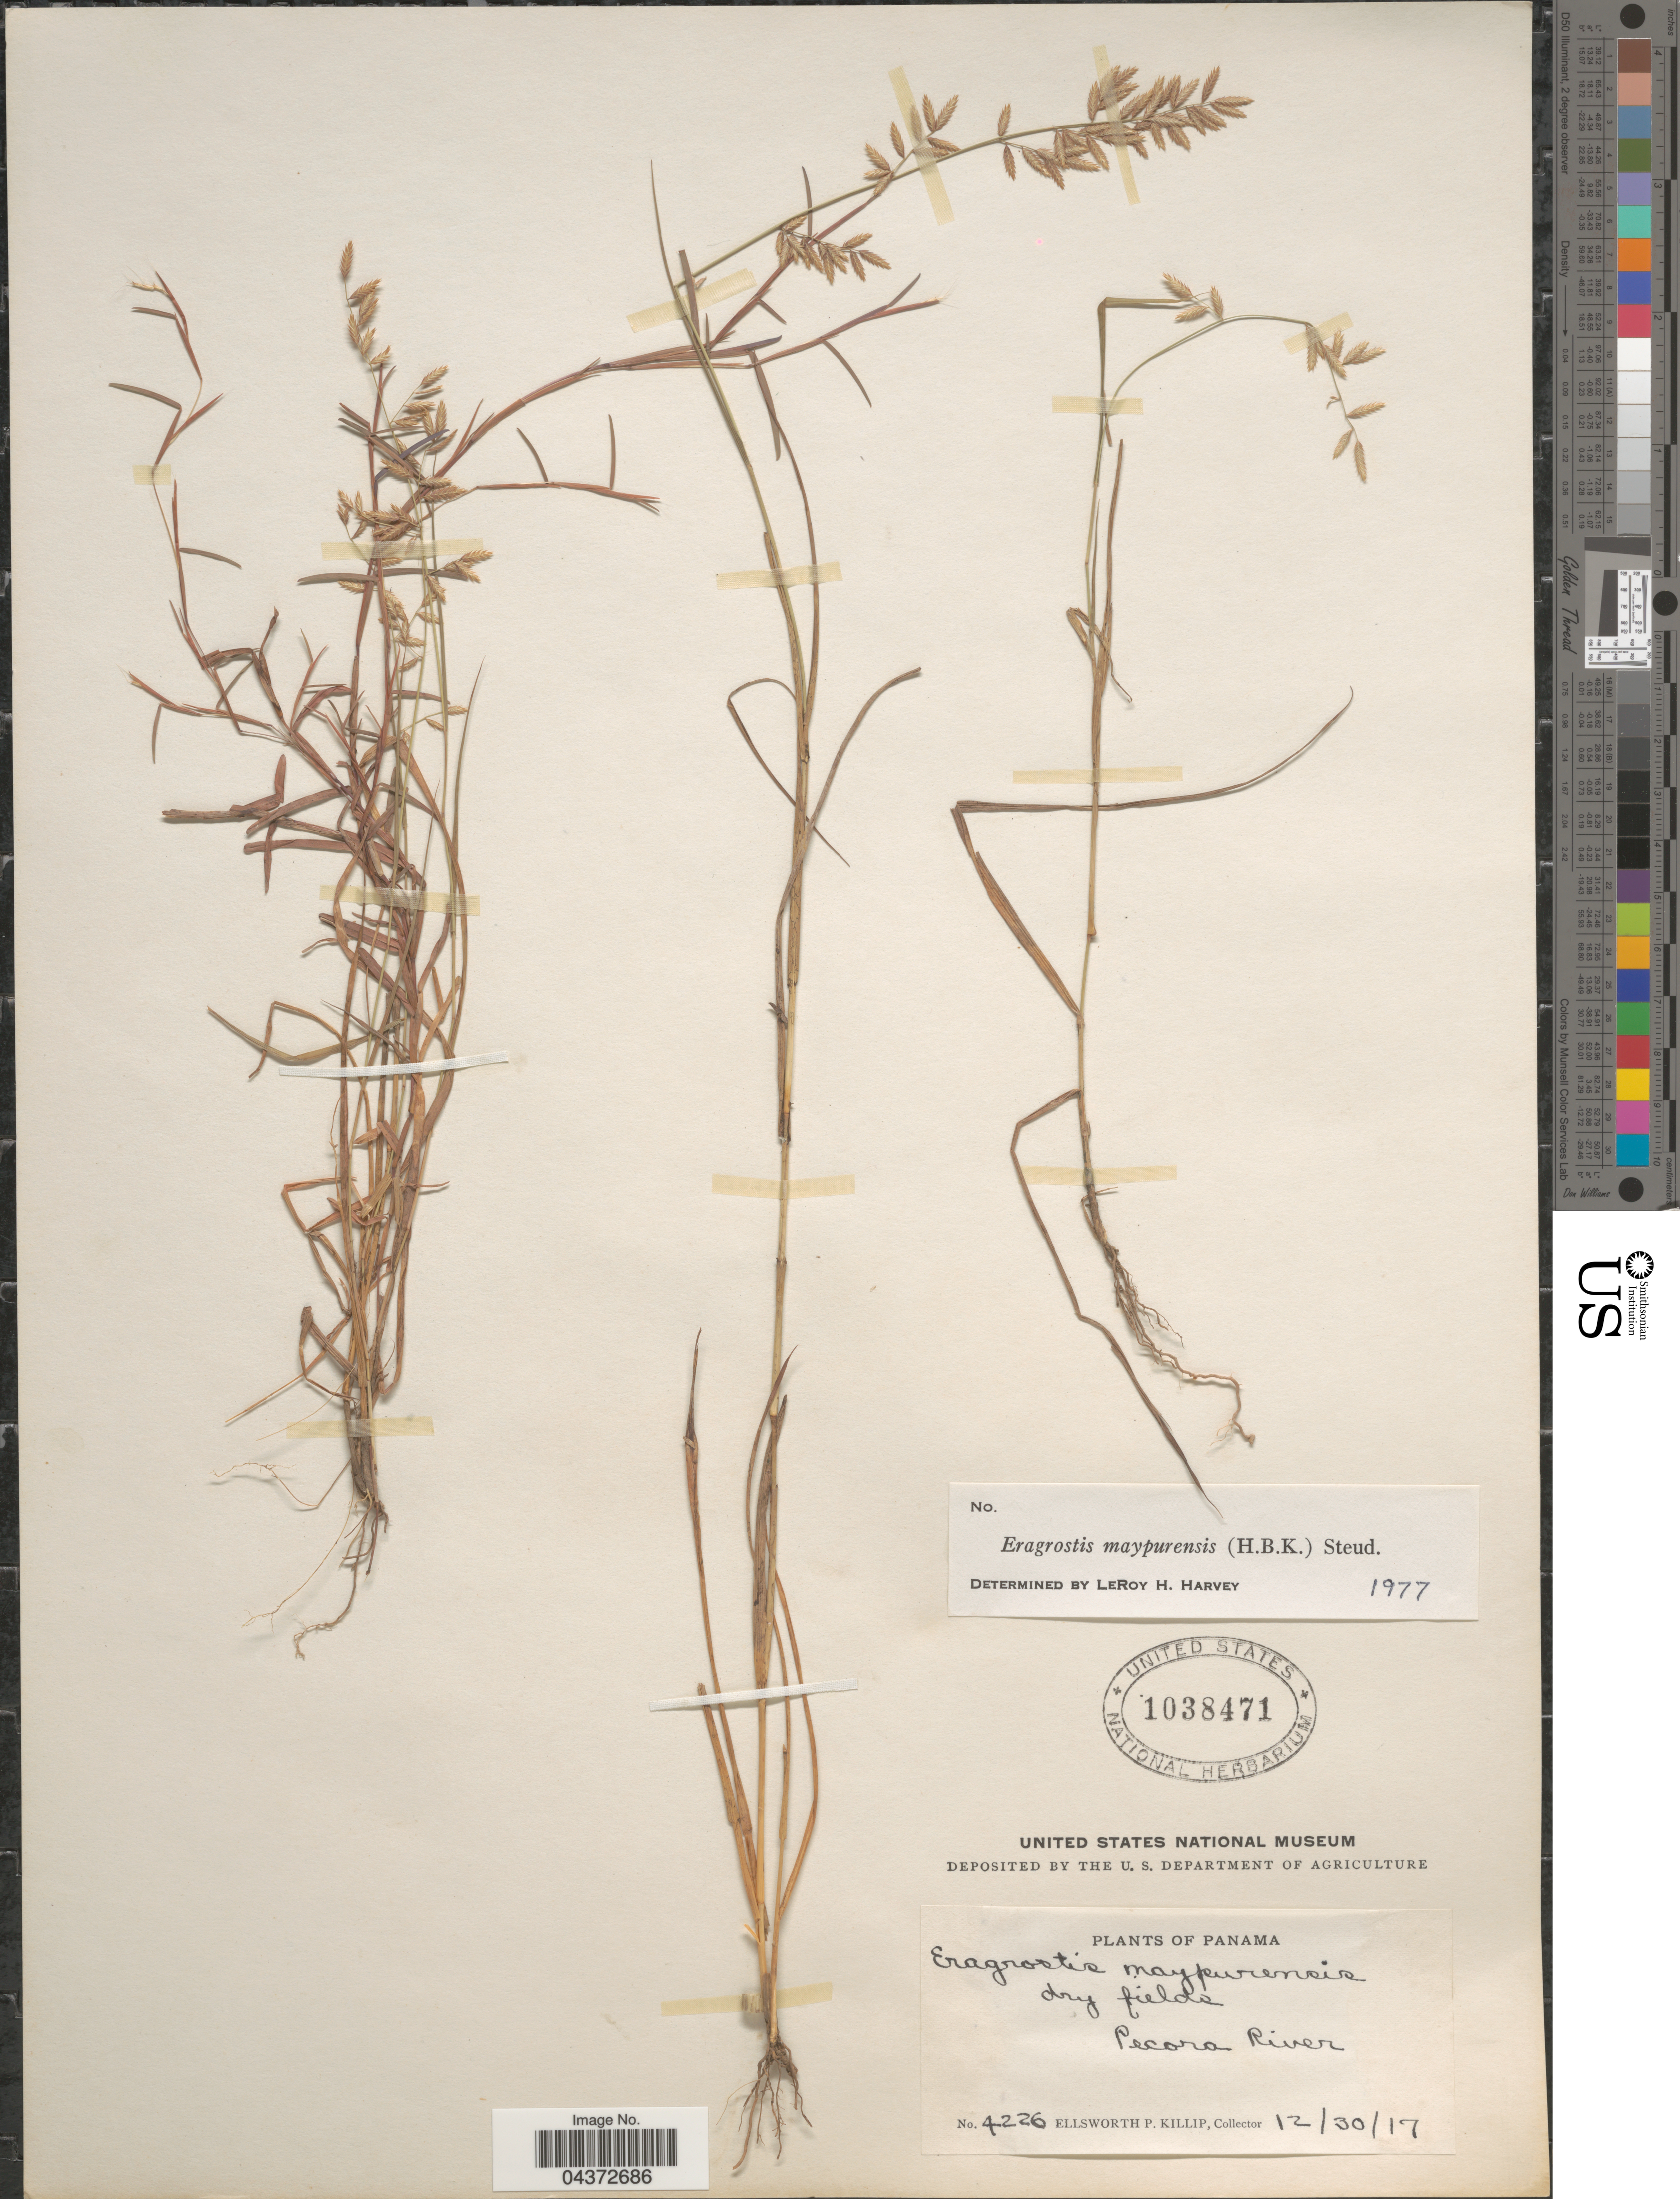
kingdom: Plantae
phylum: Tracheophyta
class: Liliopsida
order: Poales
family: Poaceae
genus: Eragrostis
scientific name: Eragrostis maypurensis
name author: (Kunth) Steud.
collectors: E. P. Killip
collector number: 4226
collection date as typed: Transcribed d/m/y: 30/12/17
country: Panama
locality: Dry fields. Pecora River.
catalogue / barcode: US 1038471